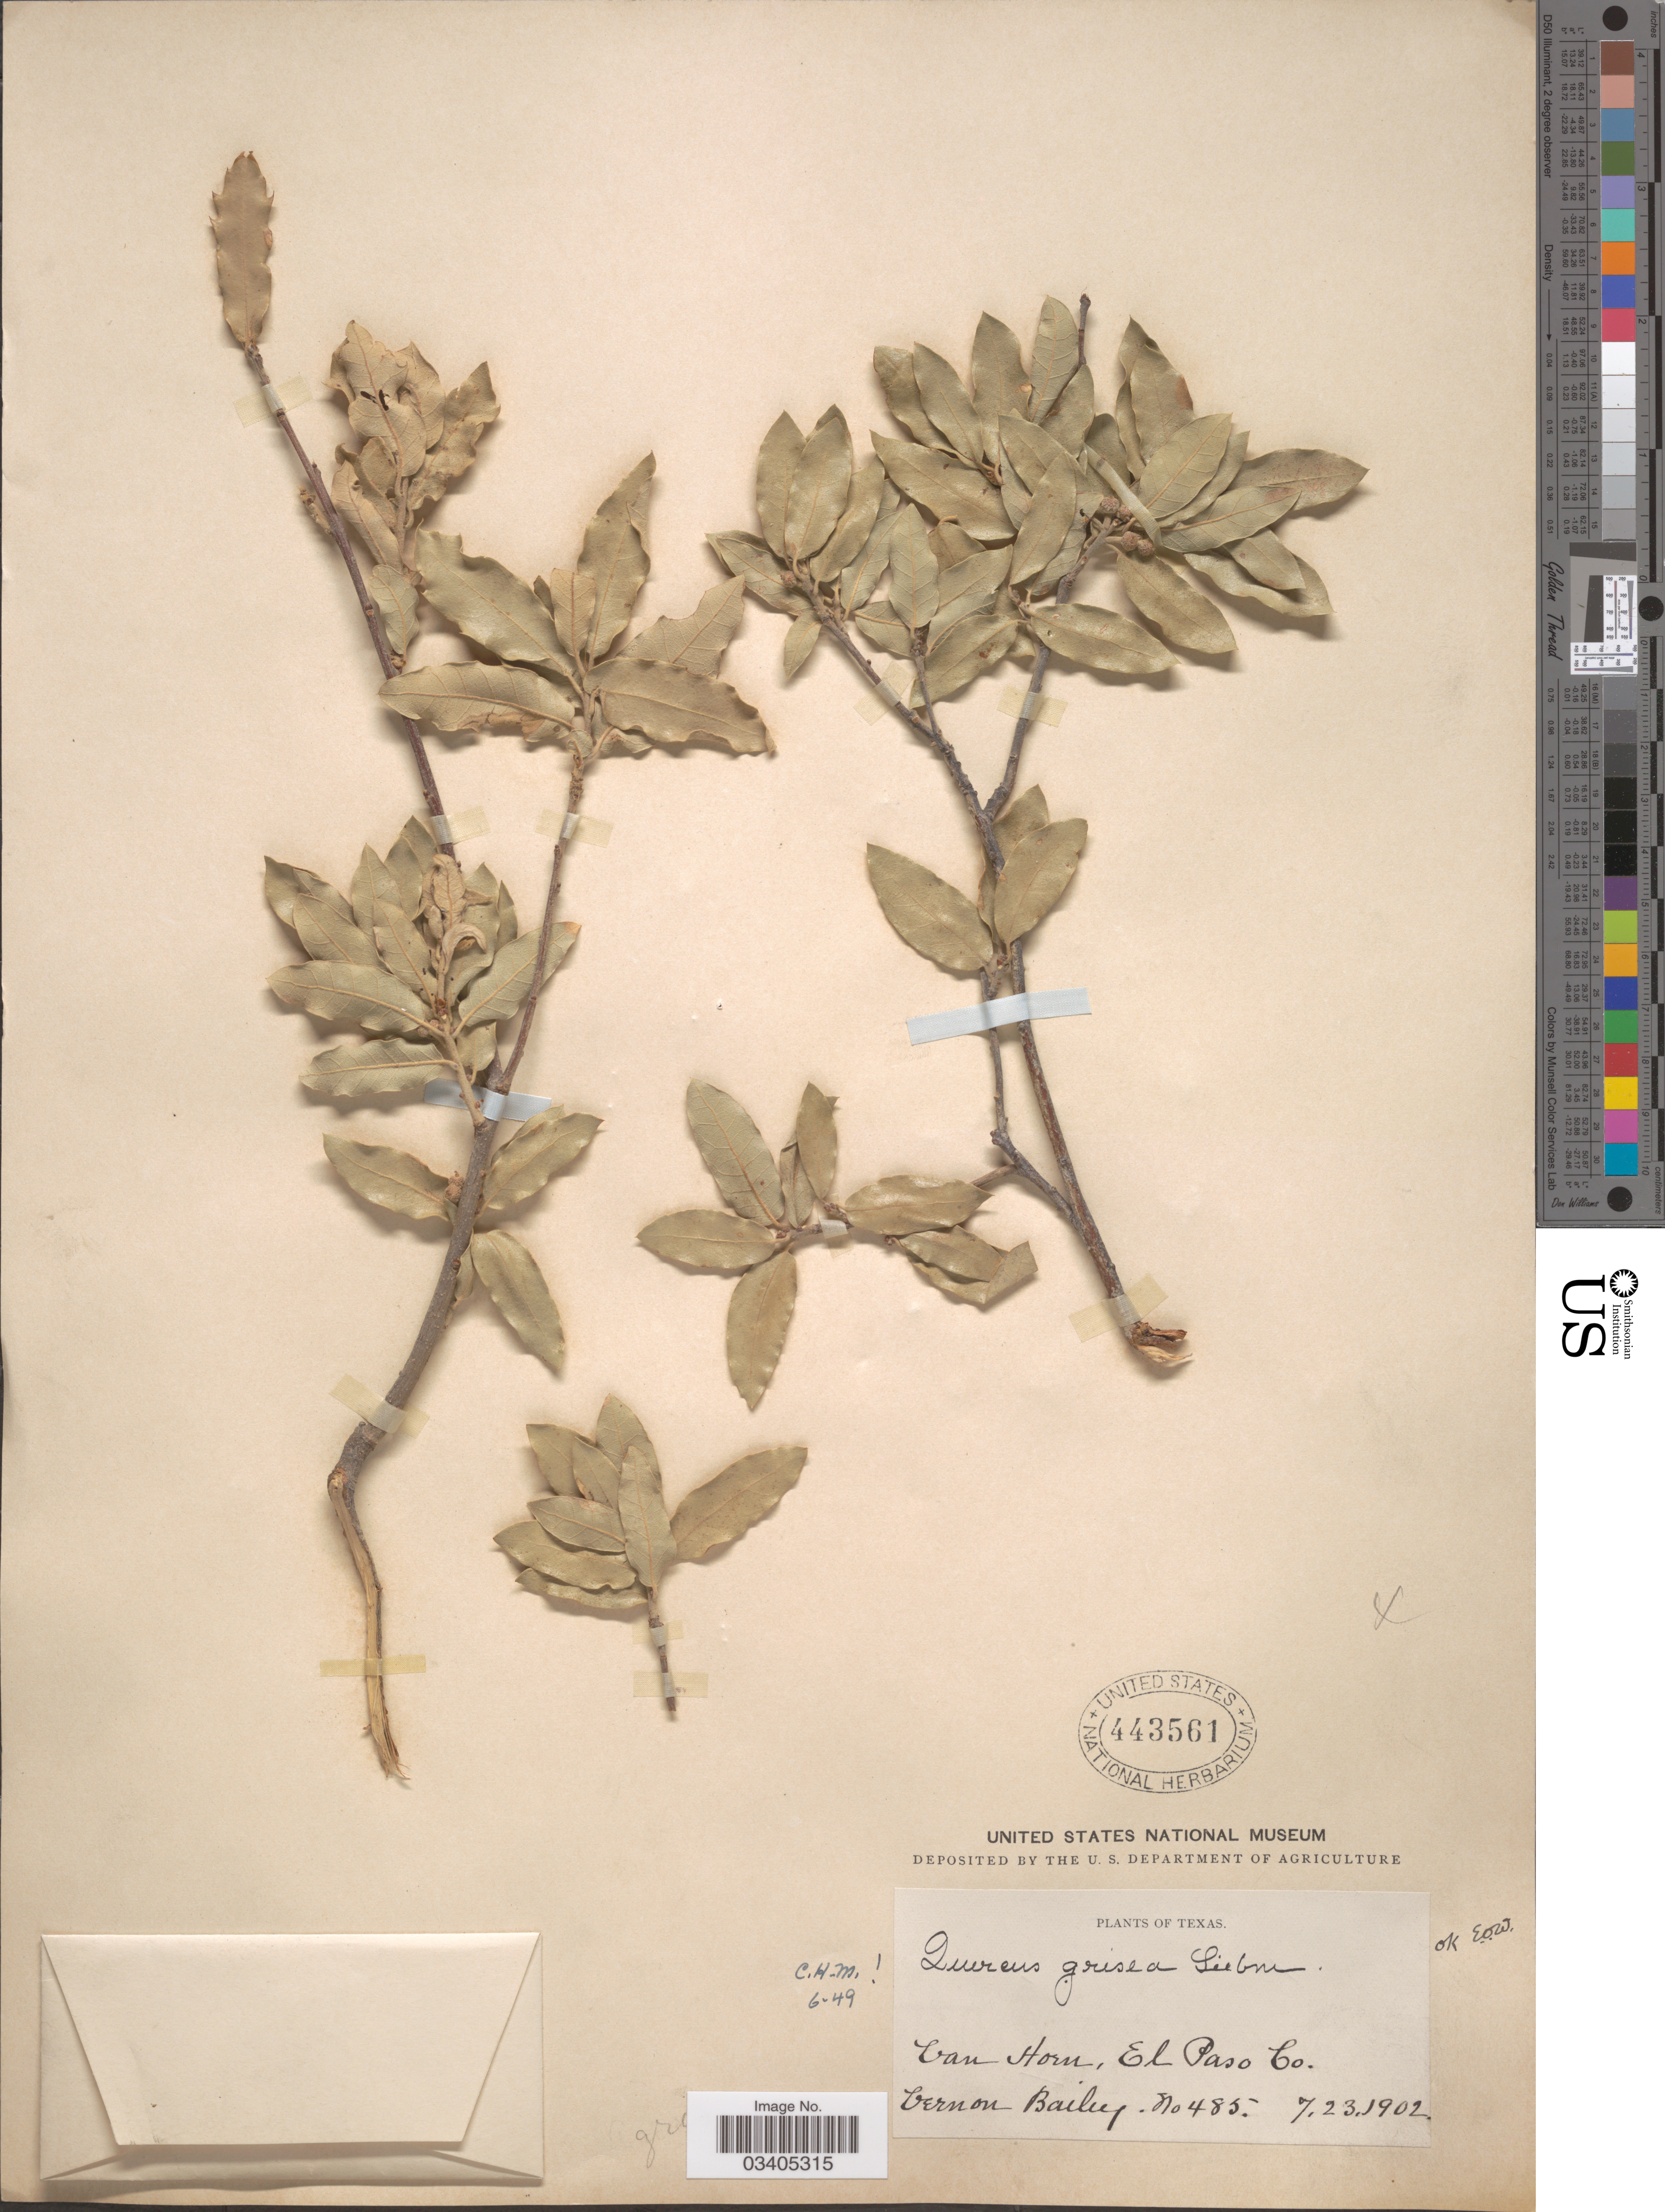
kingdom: Plantae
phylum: Tracheophyta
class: Magnoliopsida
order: Fagales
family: Fagaceae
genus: Quercus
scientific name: Quercus grisea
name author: Liebm.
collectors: V. O. Bailey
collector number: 485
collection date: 1902-07-23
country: United States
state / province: Texas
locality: Van Horn, El Paso Co.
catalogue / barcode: US 443561